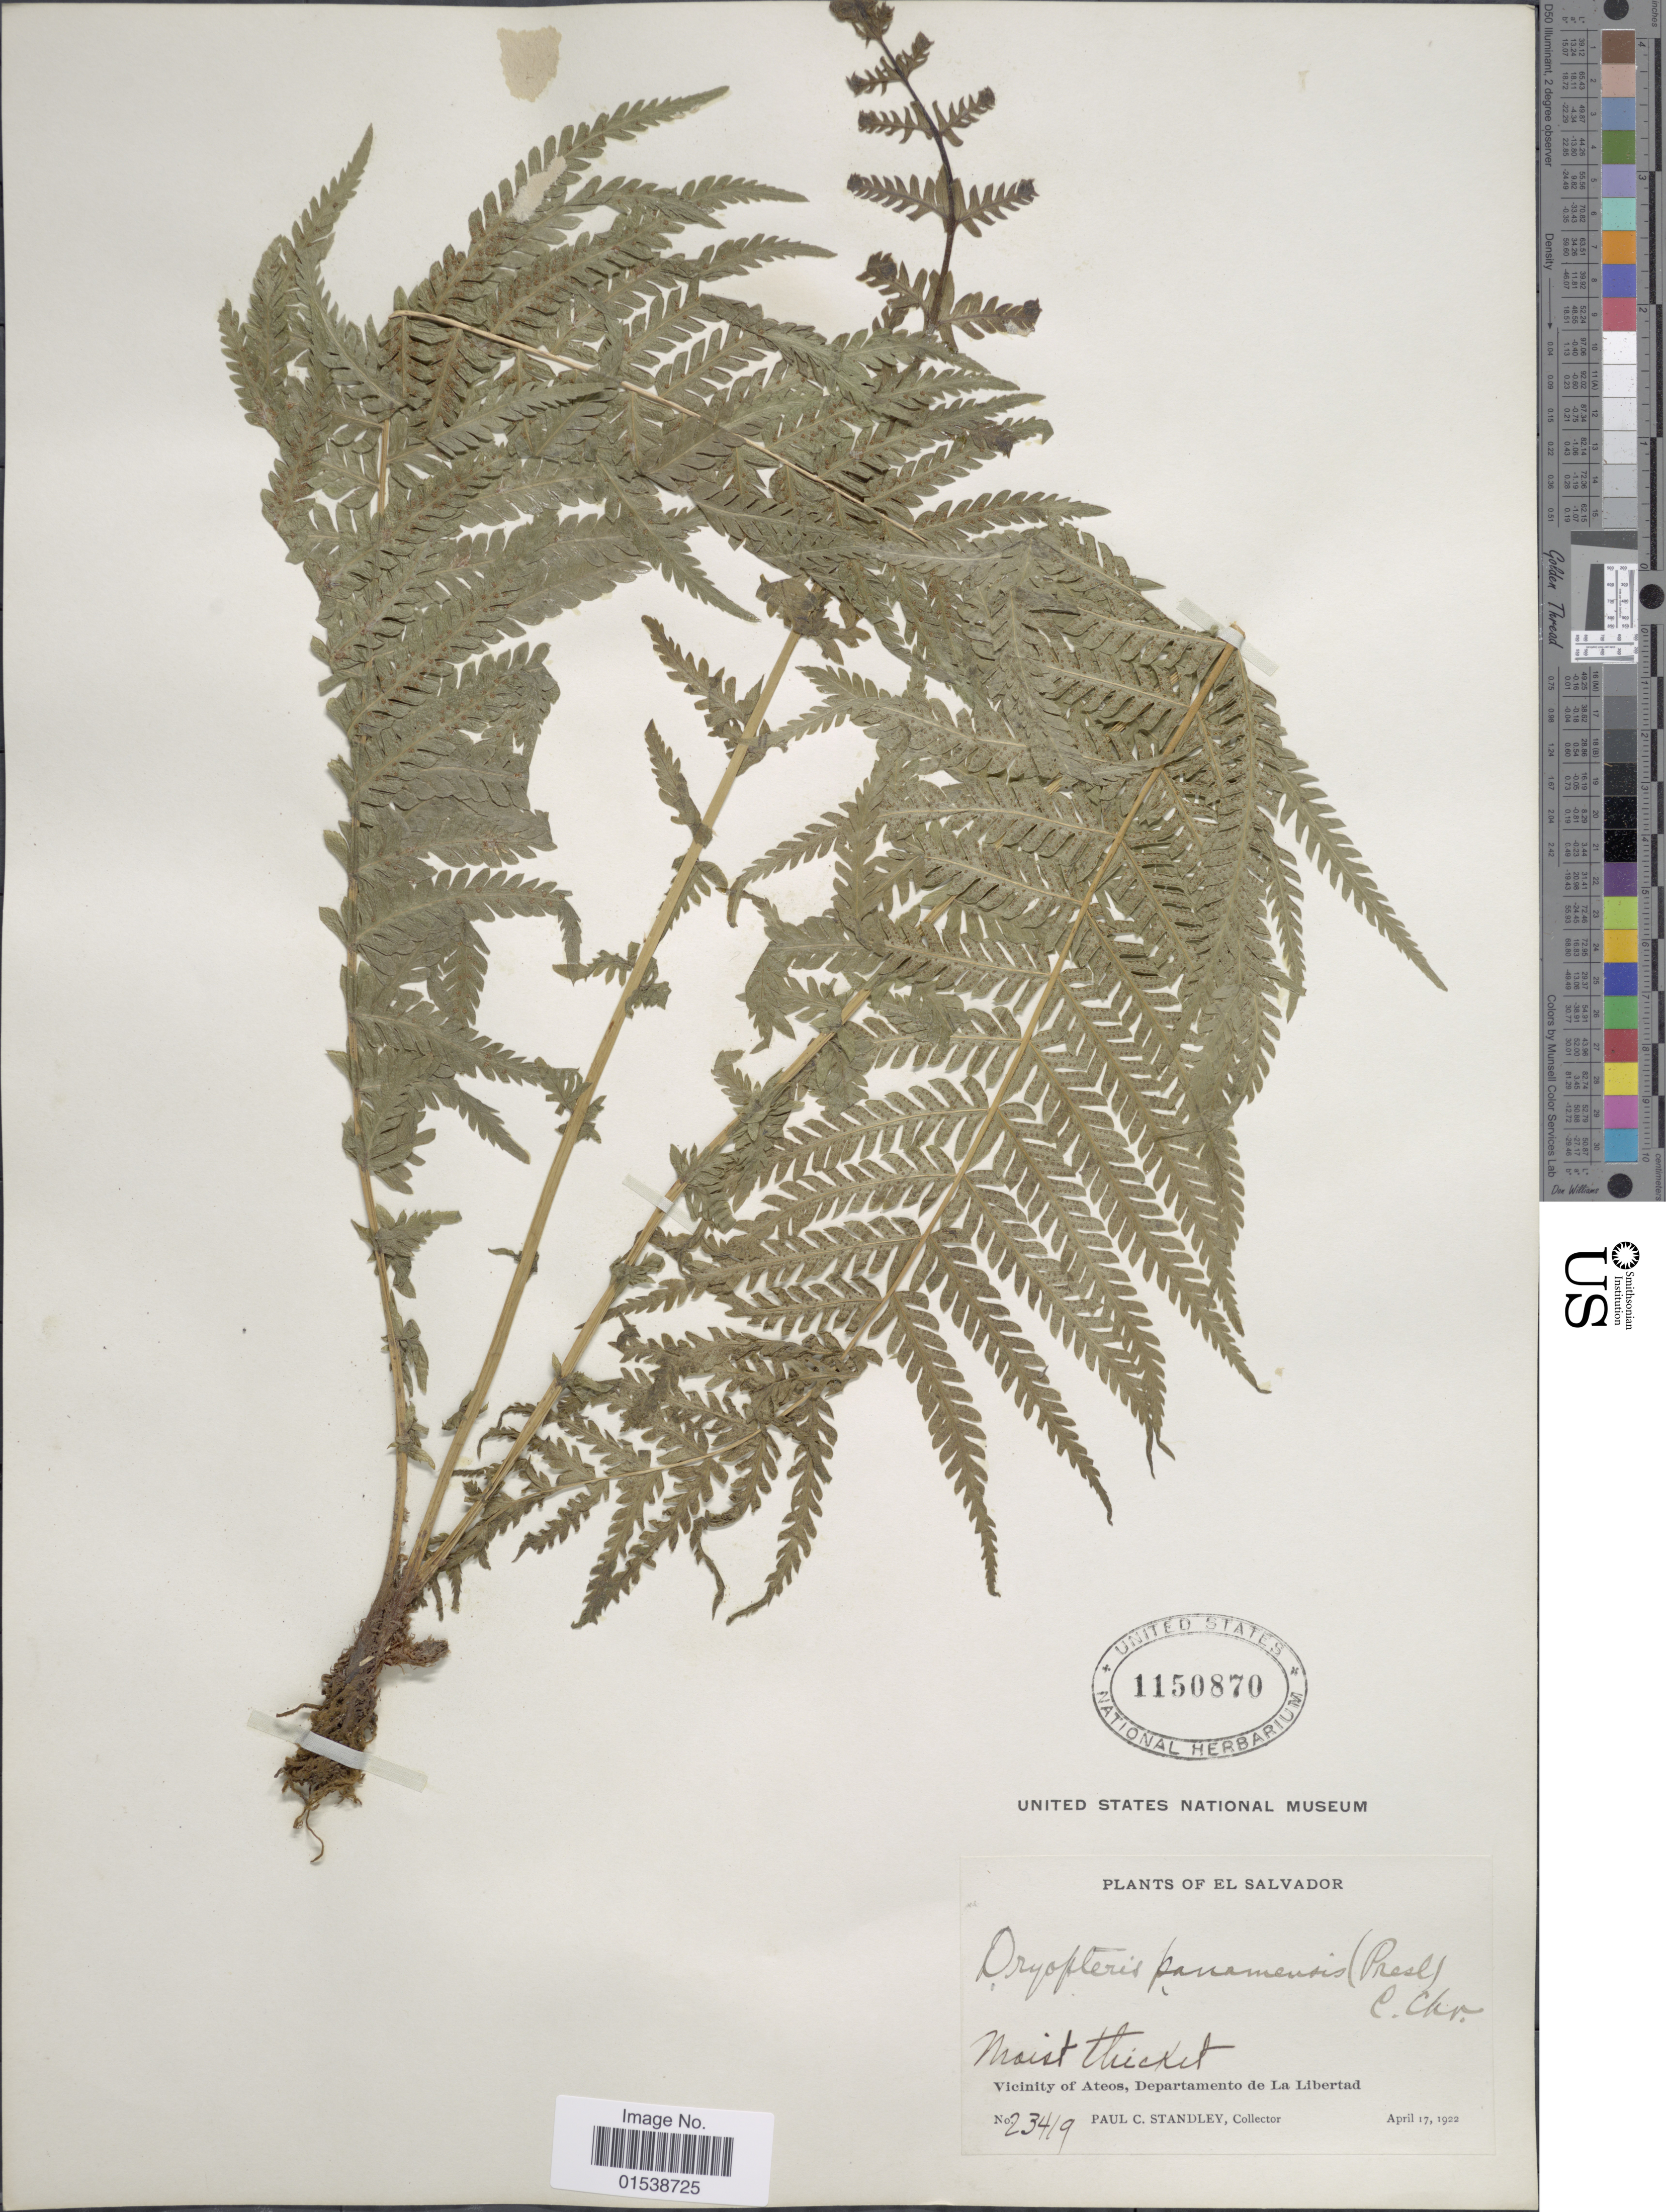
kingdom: Plantae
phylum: Tracheophyta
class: Polypodiopsida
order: Polypodiales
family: Thelypteridaceae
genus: Amauropelta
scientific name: Amauropelta resinifera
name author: (Desv.) Pic. Serm.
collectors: P. C. Standley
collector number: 23419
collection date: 1922-04-17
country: El Salvador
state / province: La Libertad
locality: Viicnity of Ateos, Departamento de La Libertad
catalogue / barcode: US 1150870